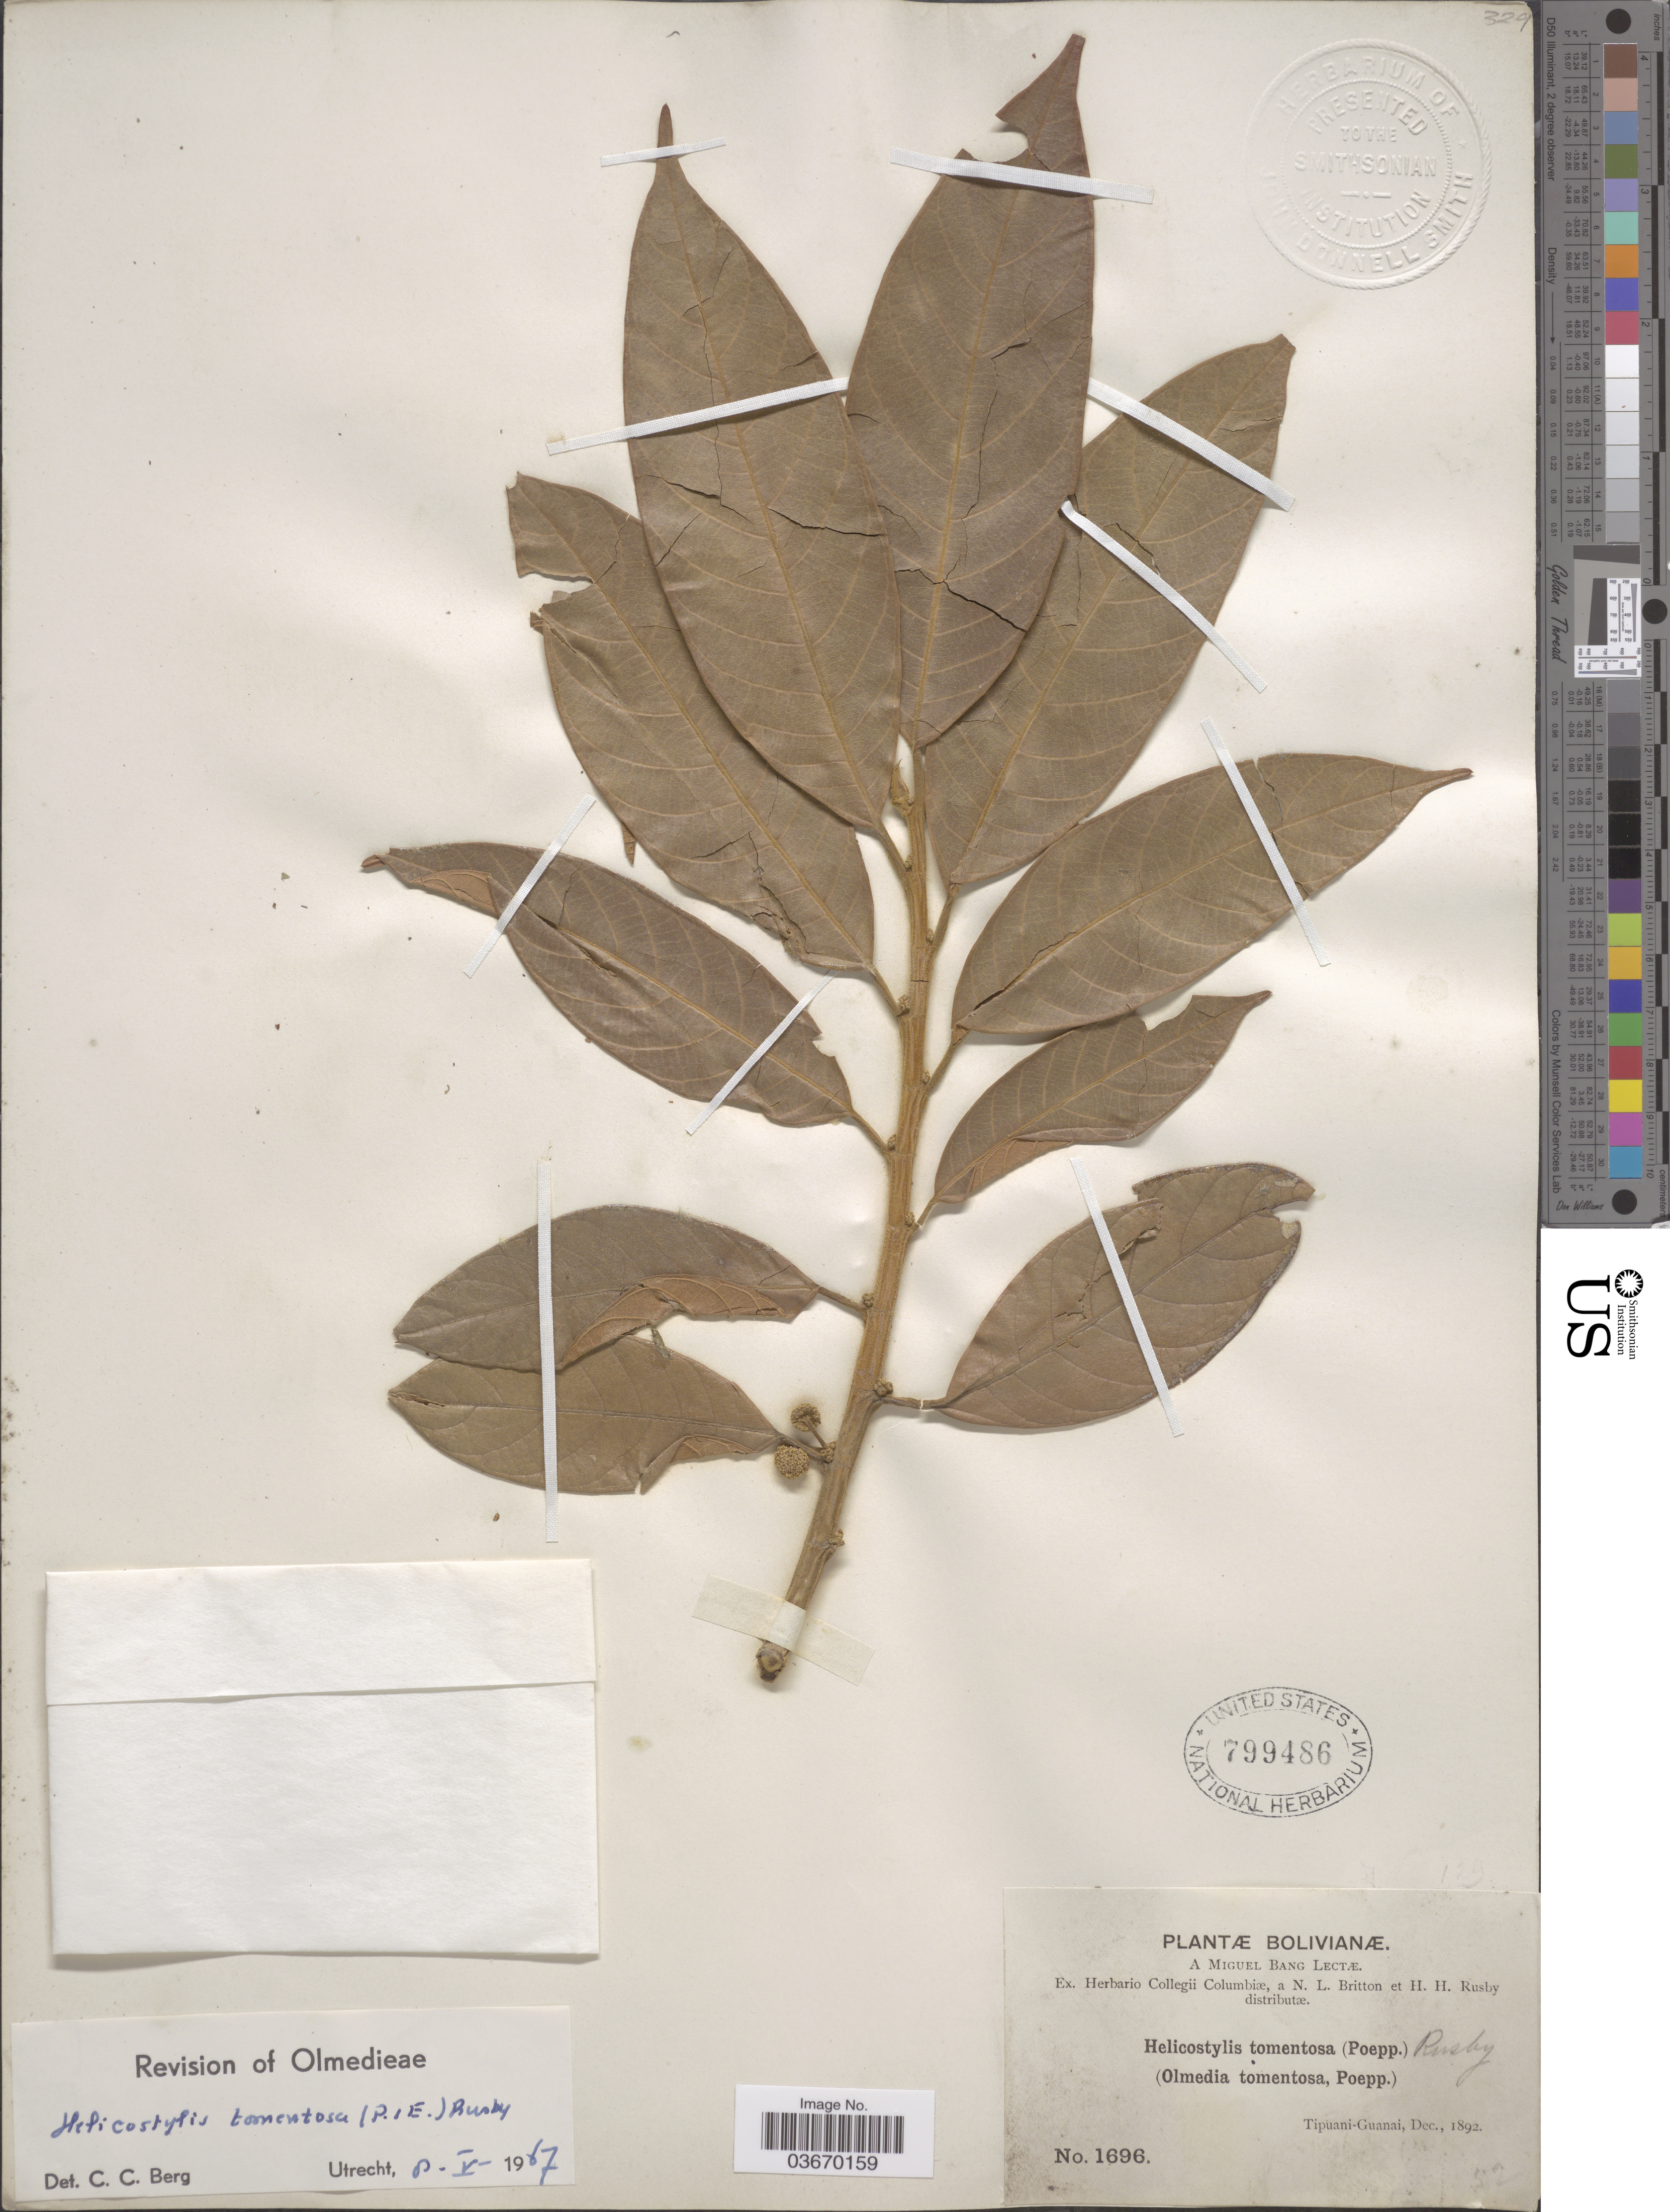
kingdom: Plantae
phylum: Tracheophyta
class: Magnoliopsida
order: Rosales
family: Moraceae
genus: Helicostylis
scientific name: Helicostylis tomentosa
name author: (Poepp. & Endl.) Rusby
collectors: M. Bang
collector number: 1696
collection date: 1892-12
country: Bolivia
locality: Tipuani-Guanai.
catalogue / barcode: US 799486